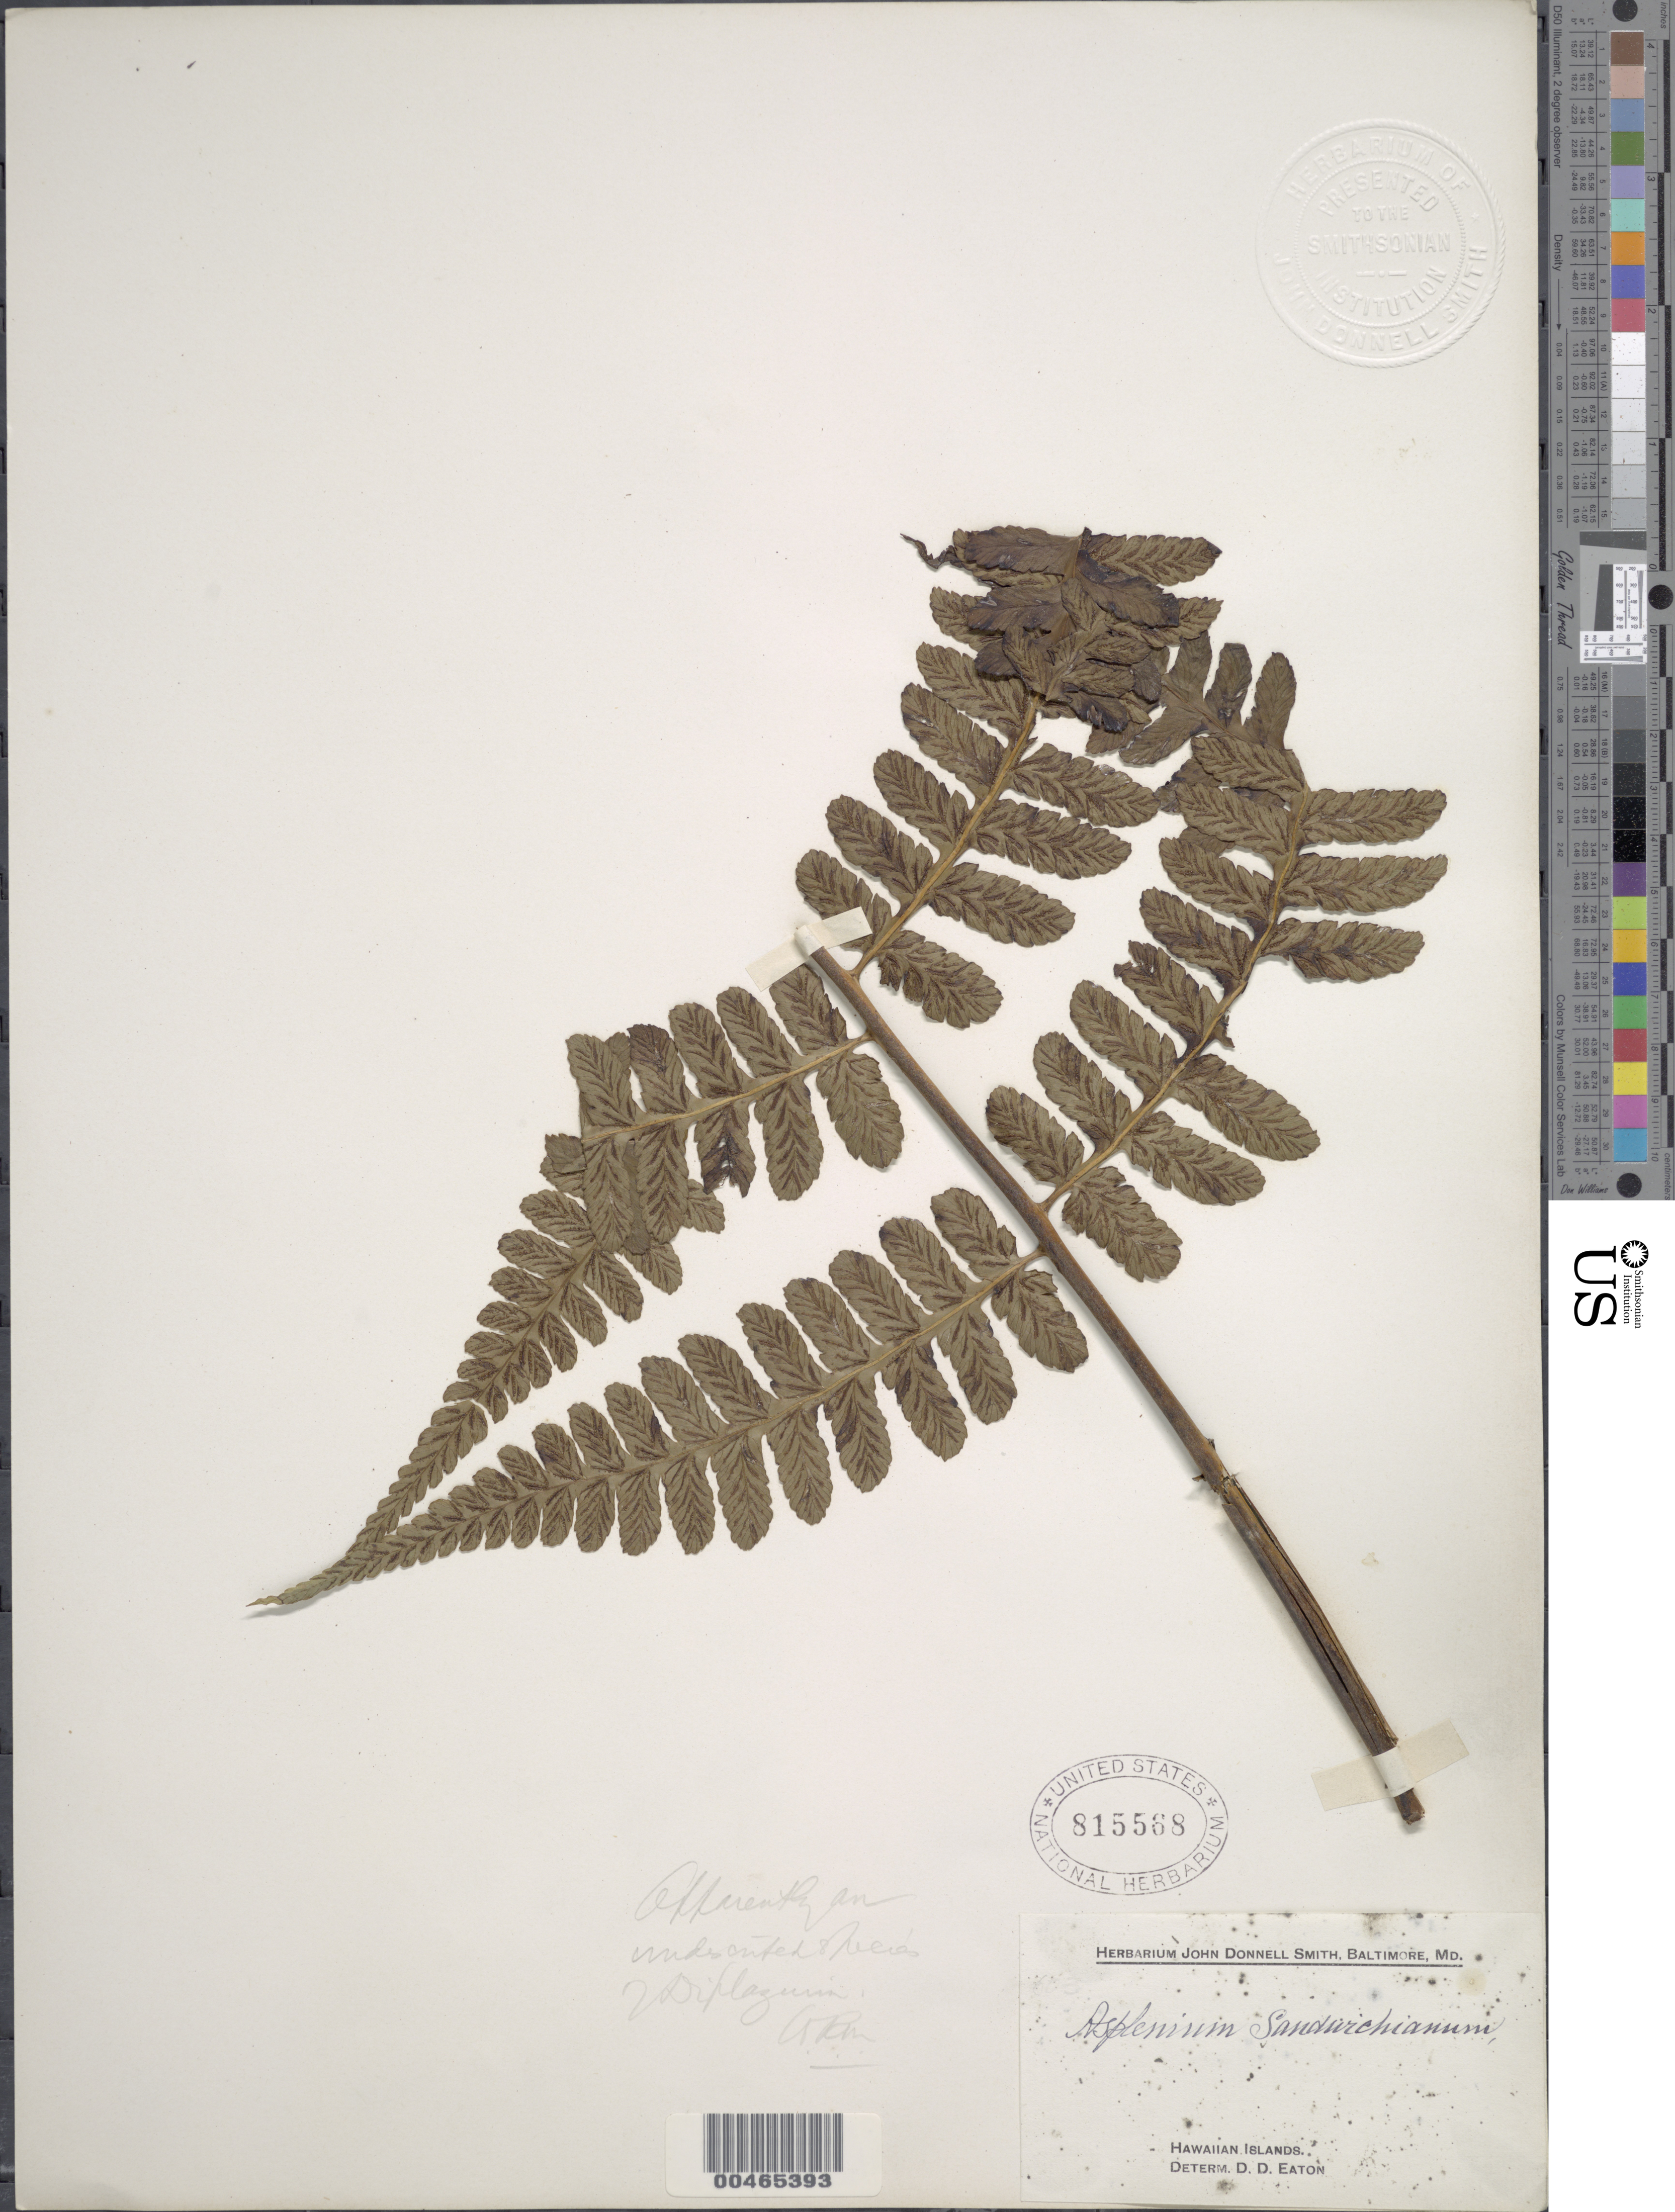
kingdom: Plantae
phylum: Tracheophyta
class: Polypodiopsida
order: Polypodiales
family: Athyriaceae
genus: Diplazium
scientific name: Diplazium sp.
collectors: D. Eaton & J. Donnell Smith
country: United States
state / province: Hawaii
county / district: Kauai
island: Kaua'i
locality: Hawaiian Islands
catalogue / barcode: US 815568